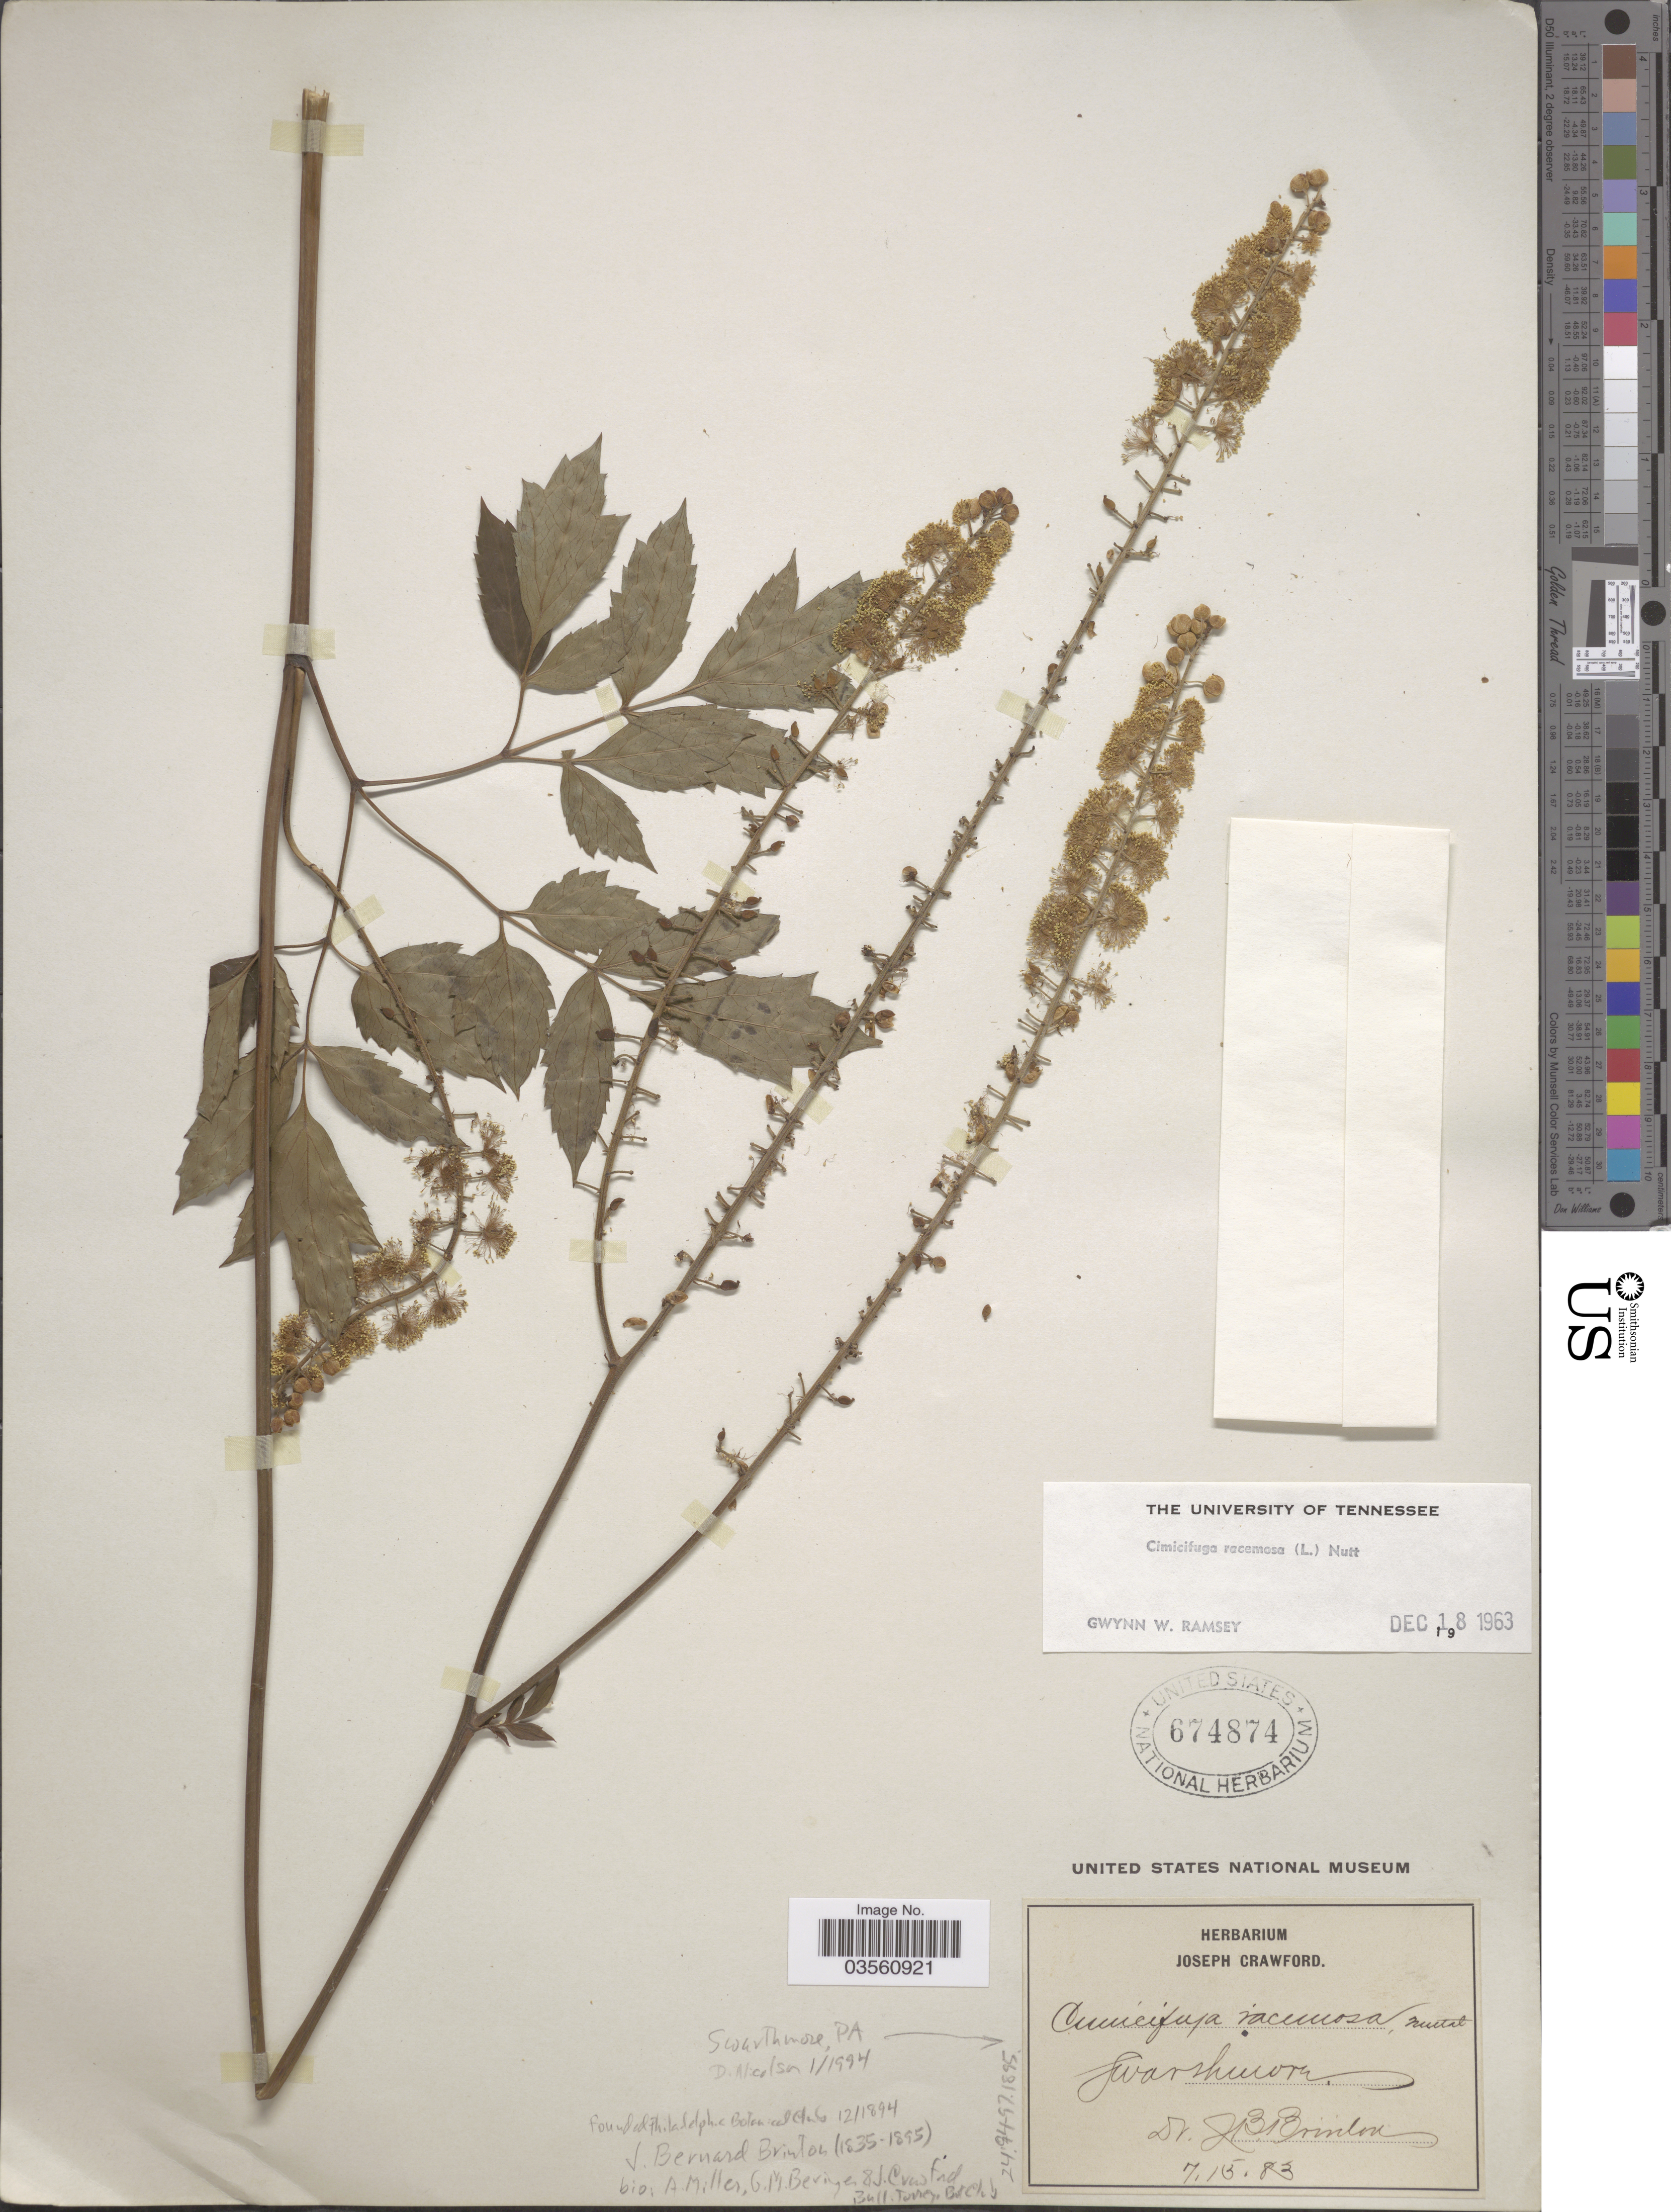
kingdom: Plantae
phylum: Tracheophyta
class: Magnoliopsida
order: Ranunculales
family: Ranunculaceae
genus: Actaea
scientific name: Actaea racemosa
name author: L.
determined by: Strong, M. T., (US), Smithsonian Institution - National Museum of Natural History (UNITED STATES)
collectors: J. Brinton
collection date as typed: Transcribed d/m/y: 15/7/83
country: United States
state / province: Pennsylvania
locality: Swarthmore.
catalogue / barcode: US 674874